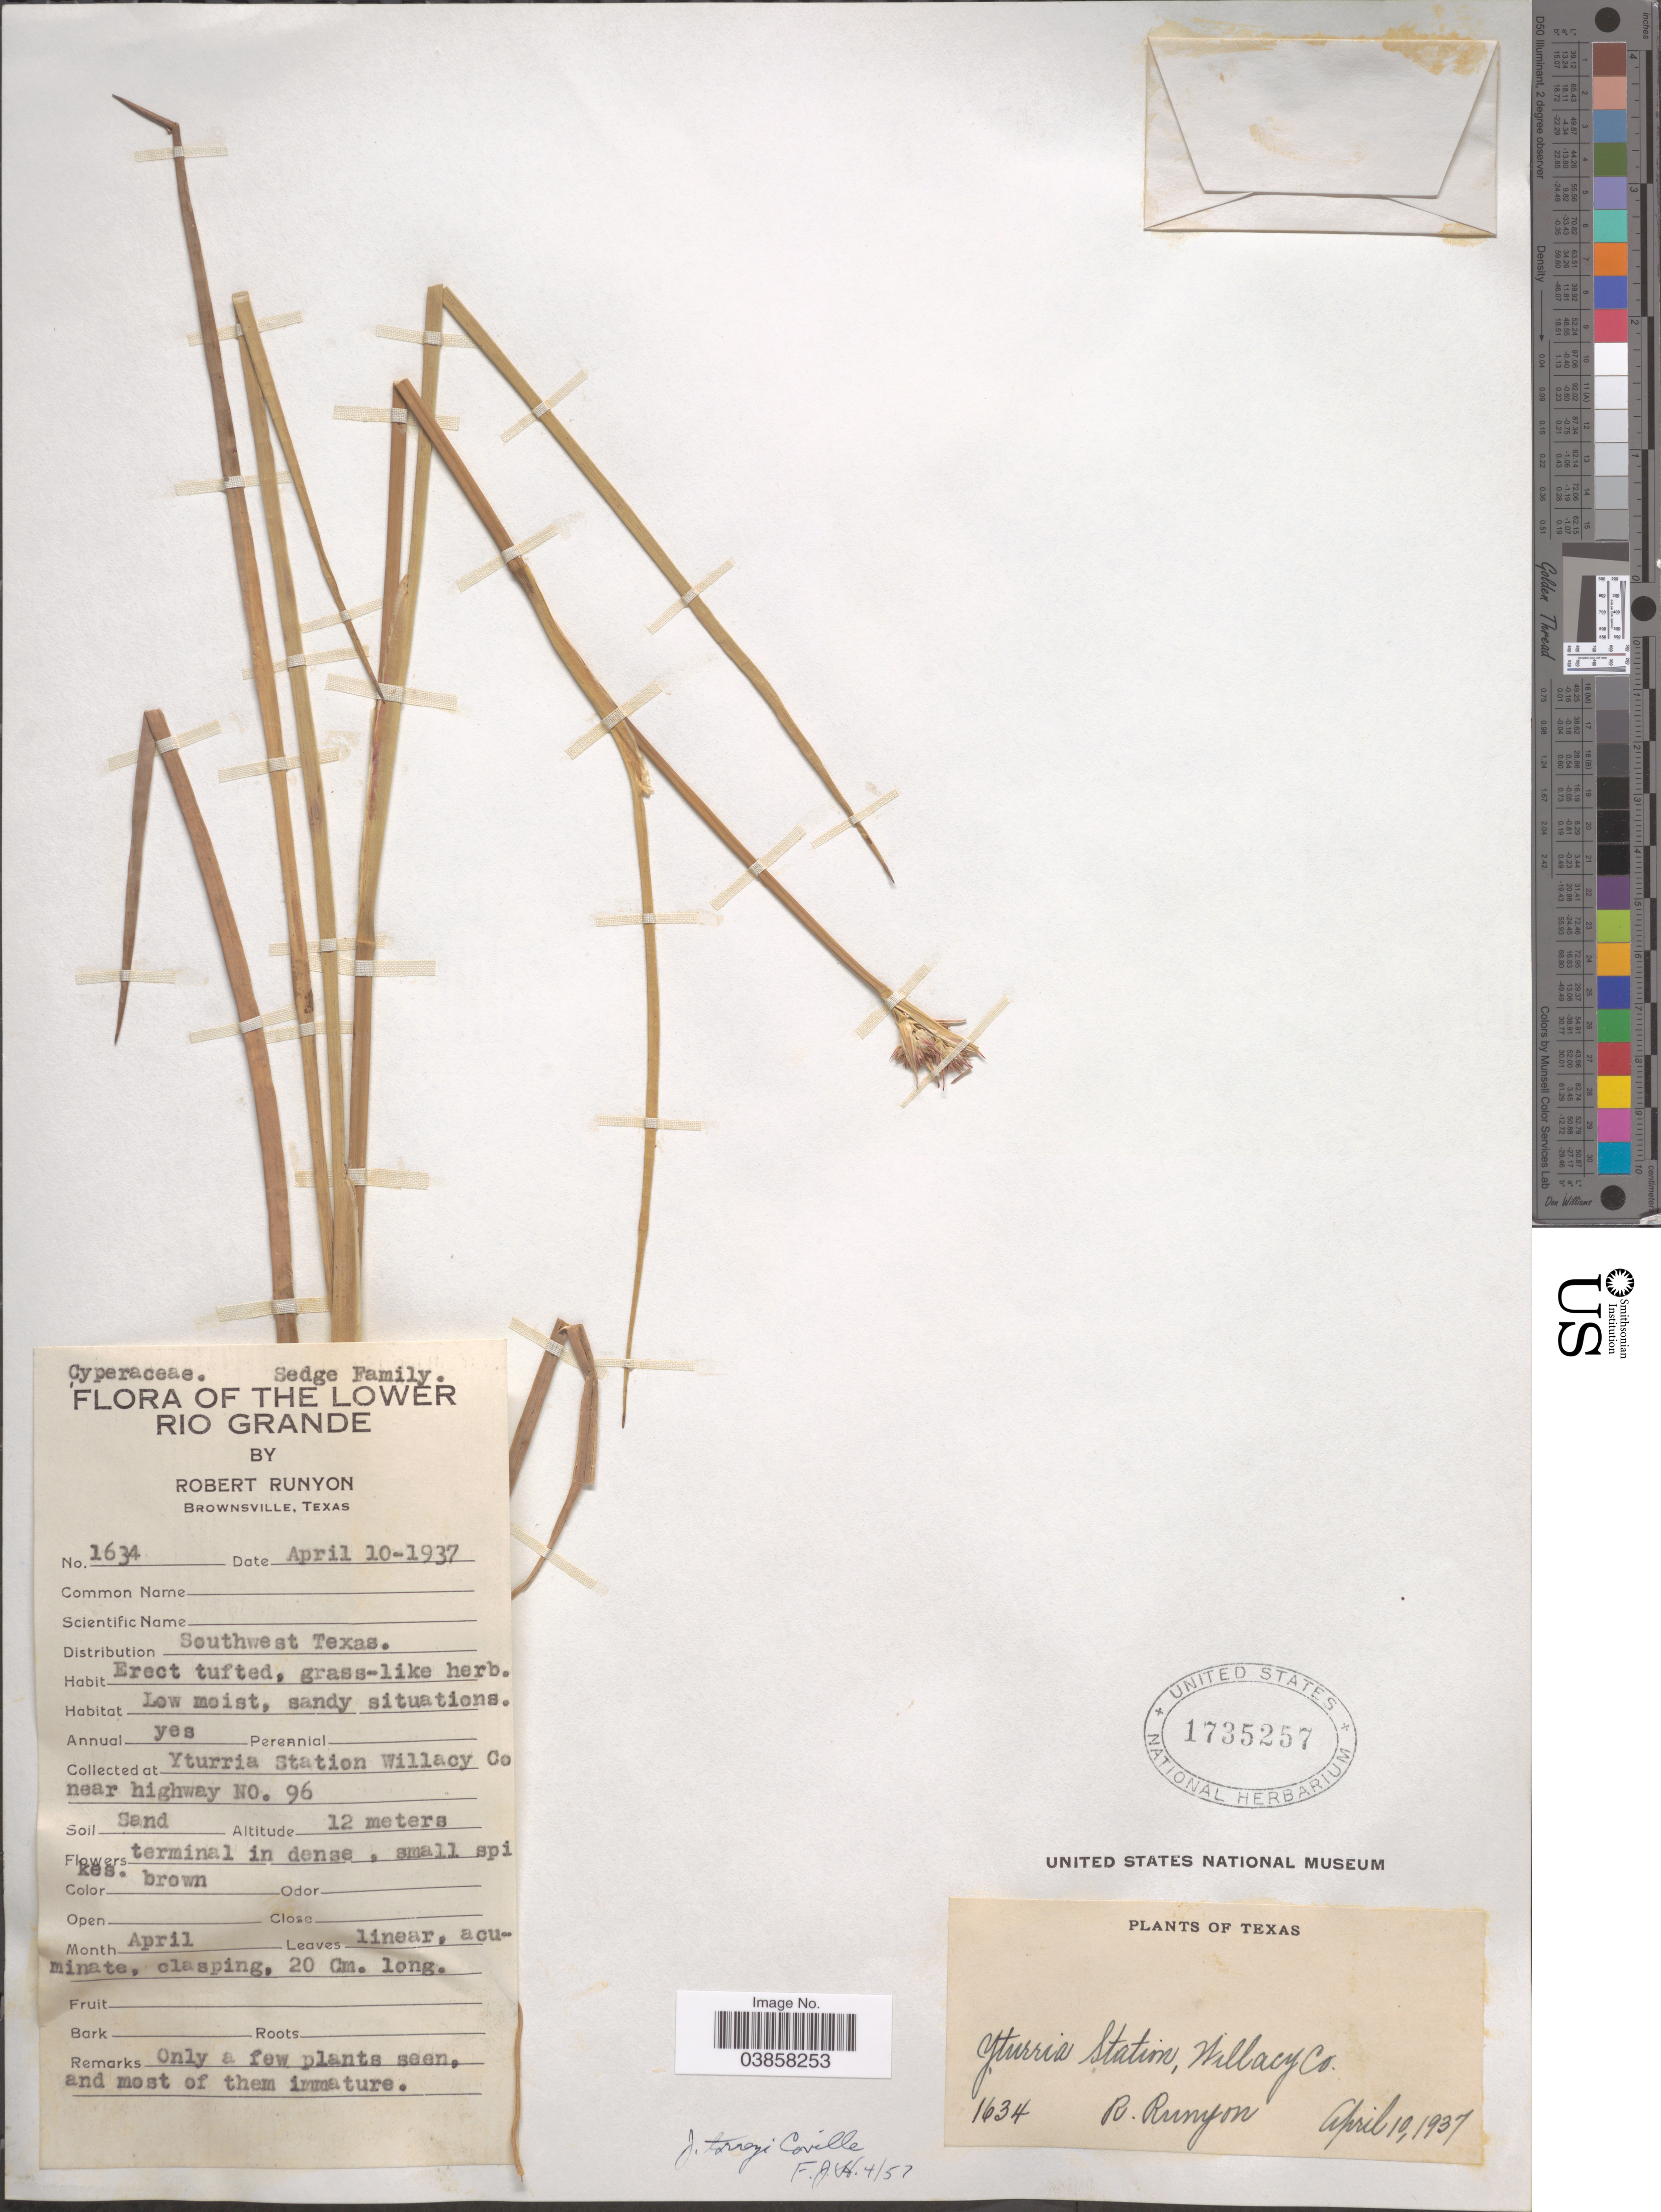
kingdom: Plantae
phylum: Tracheophyta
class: Liliopsida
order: Poales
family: Juncaceae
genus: Juncus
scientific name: Juncus torreyi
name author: Coville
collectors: R. Runyon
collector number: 1634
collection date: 1937-04-10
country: United States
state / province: Texas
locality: The Lower Rio Grande. Southwest Texas. Yturria Station Willacy Co near highway No. 96.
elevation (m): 12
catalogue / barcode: US 1735257